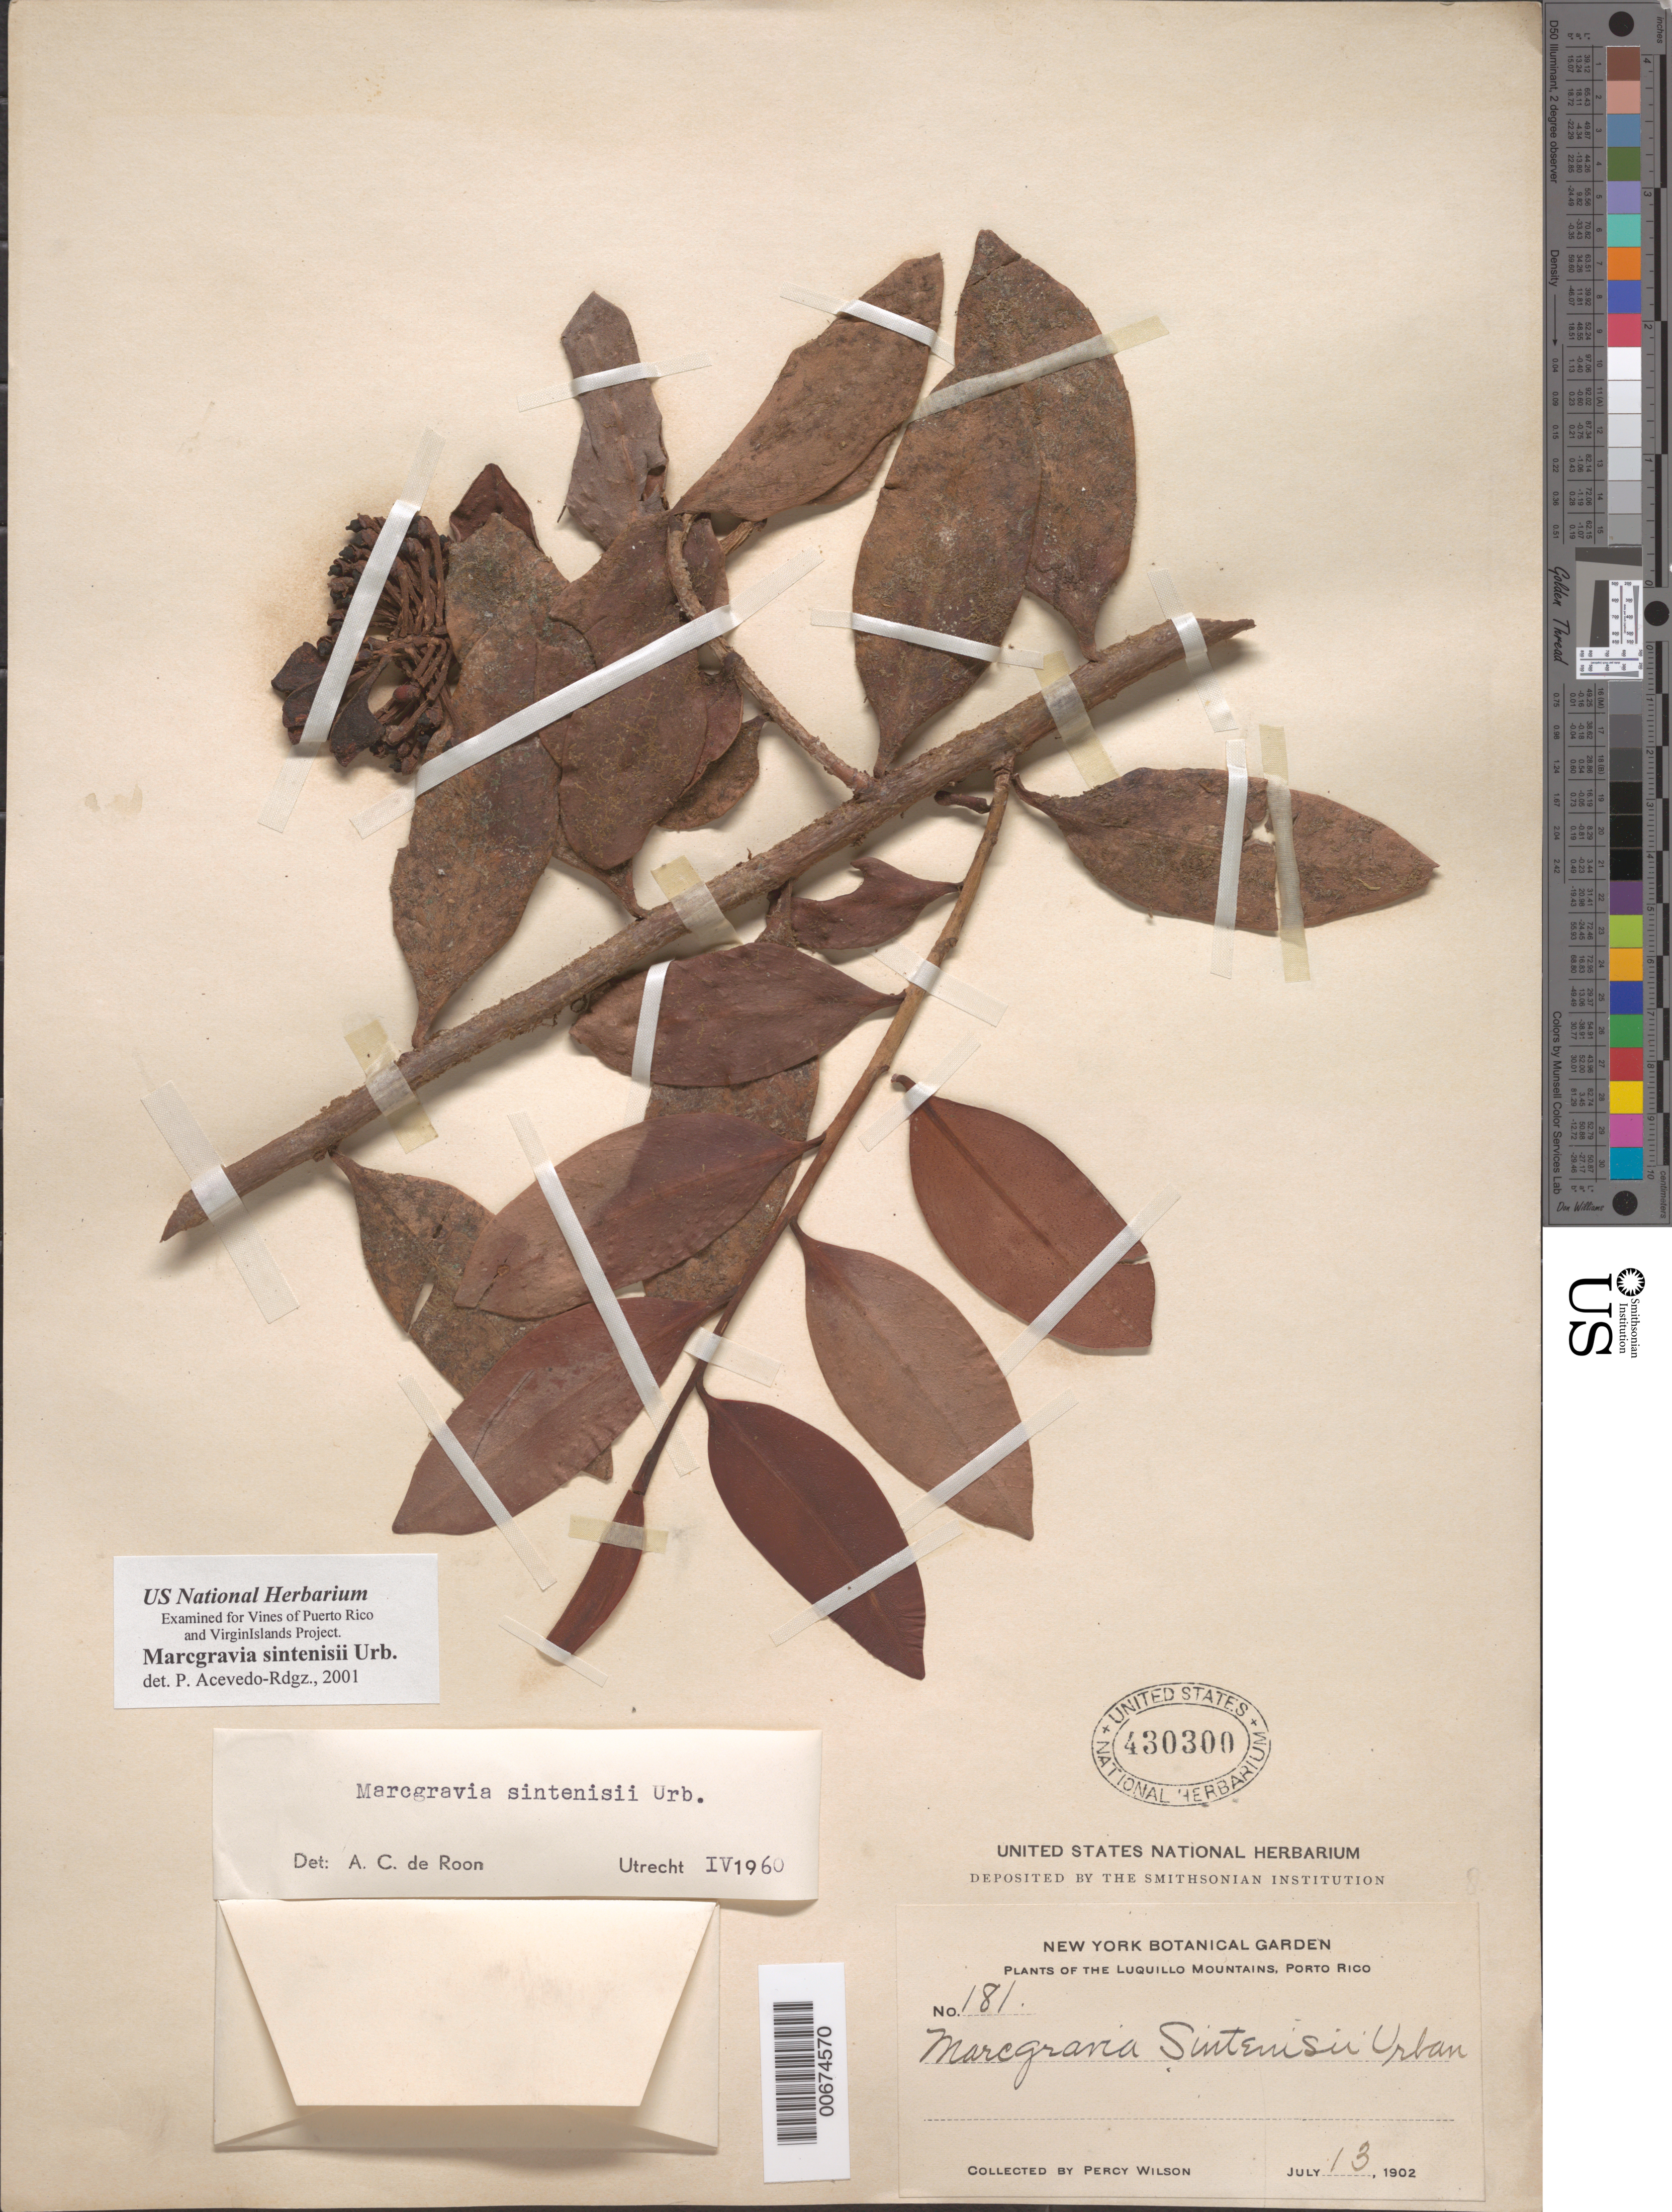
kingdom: Plantae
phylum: Tracheophyta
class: Magnoliopsida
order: Ericales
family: Marcgraviaceae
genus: Marcgravia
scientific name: Marcgravia sintenisii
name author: Urb.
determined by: Acevedo-Rodríguez, P., (BOT), Smithsonian Institution - National Museum of Natural History (UNITED STATES)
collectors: P. Wilson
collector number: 181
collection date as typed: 13 Jul 1902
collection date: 1902-07-13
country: Puerto Rico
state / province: Luquillo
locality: Luquillo Mountains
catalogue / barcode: US 430300